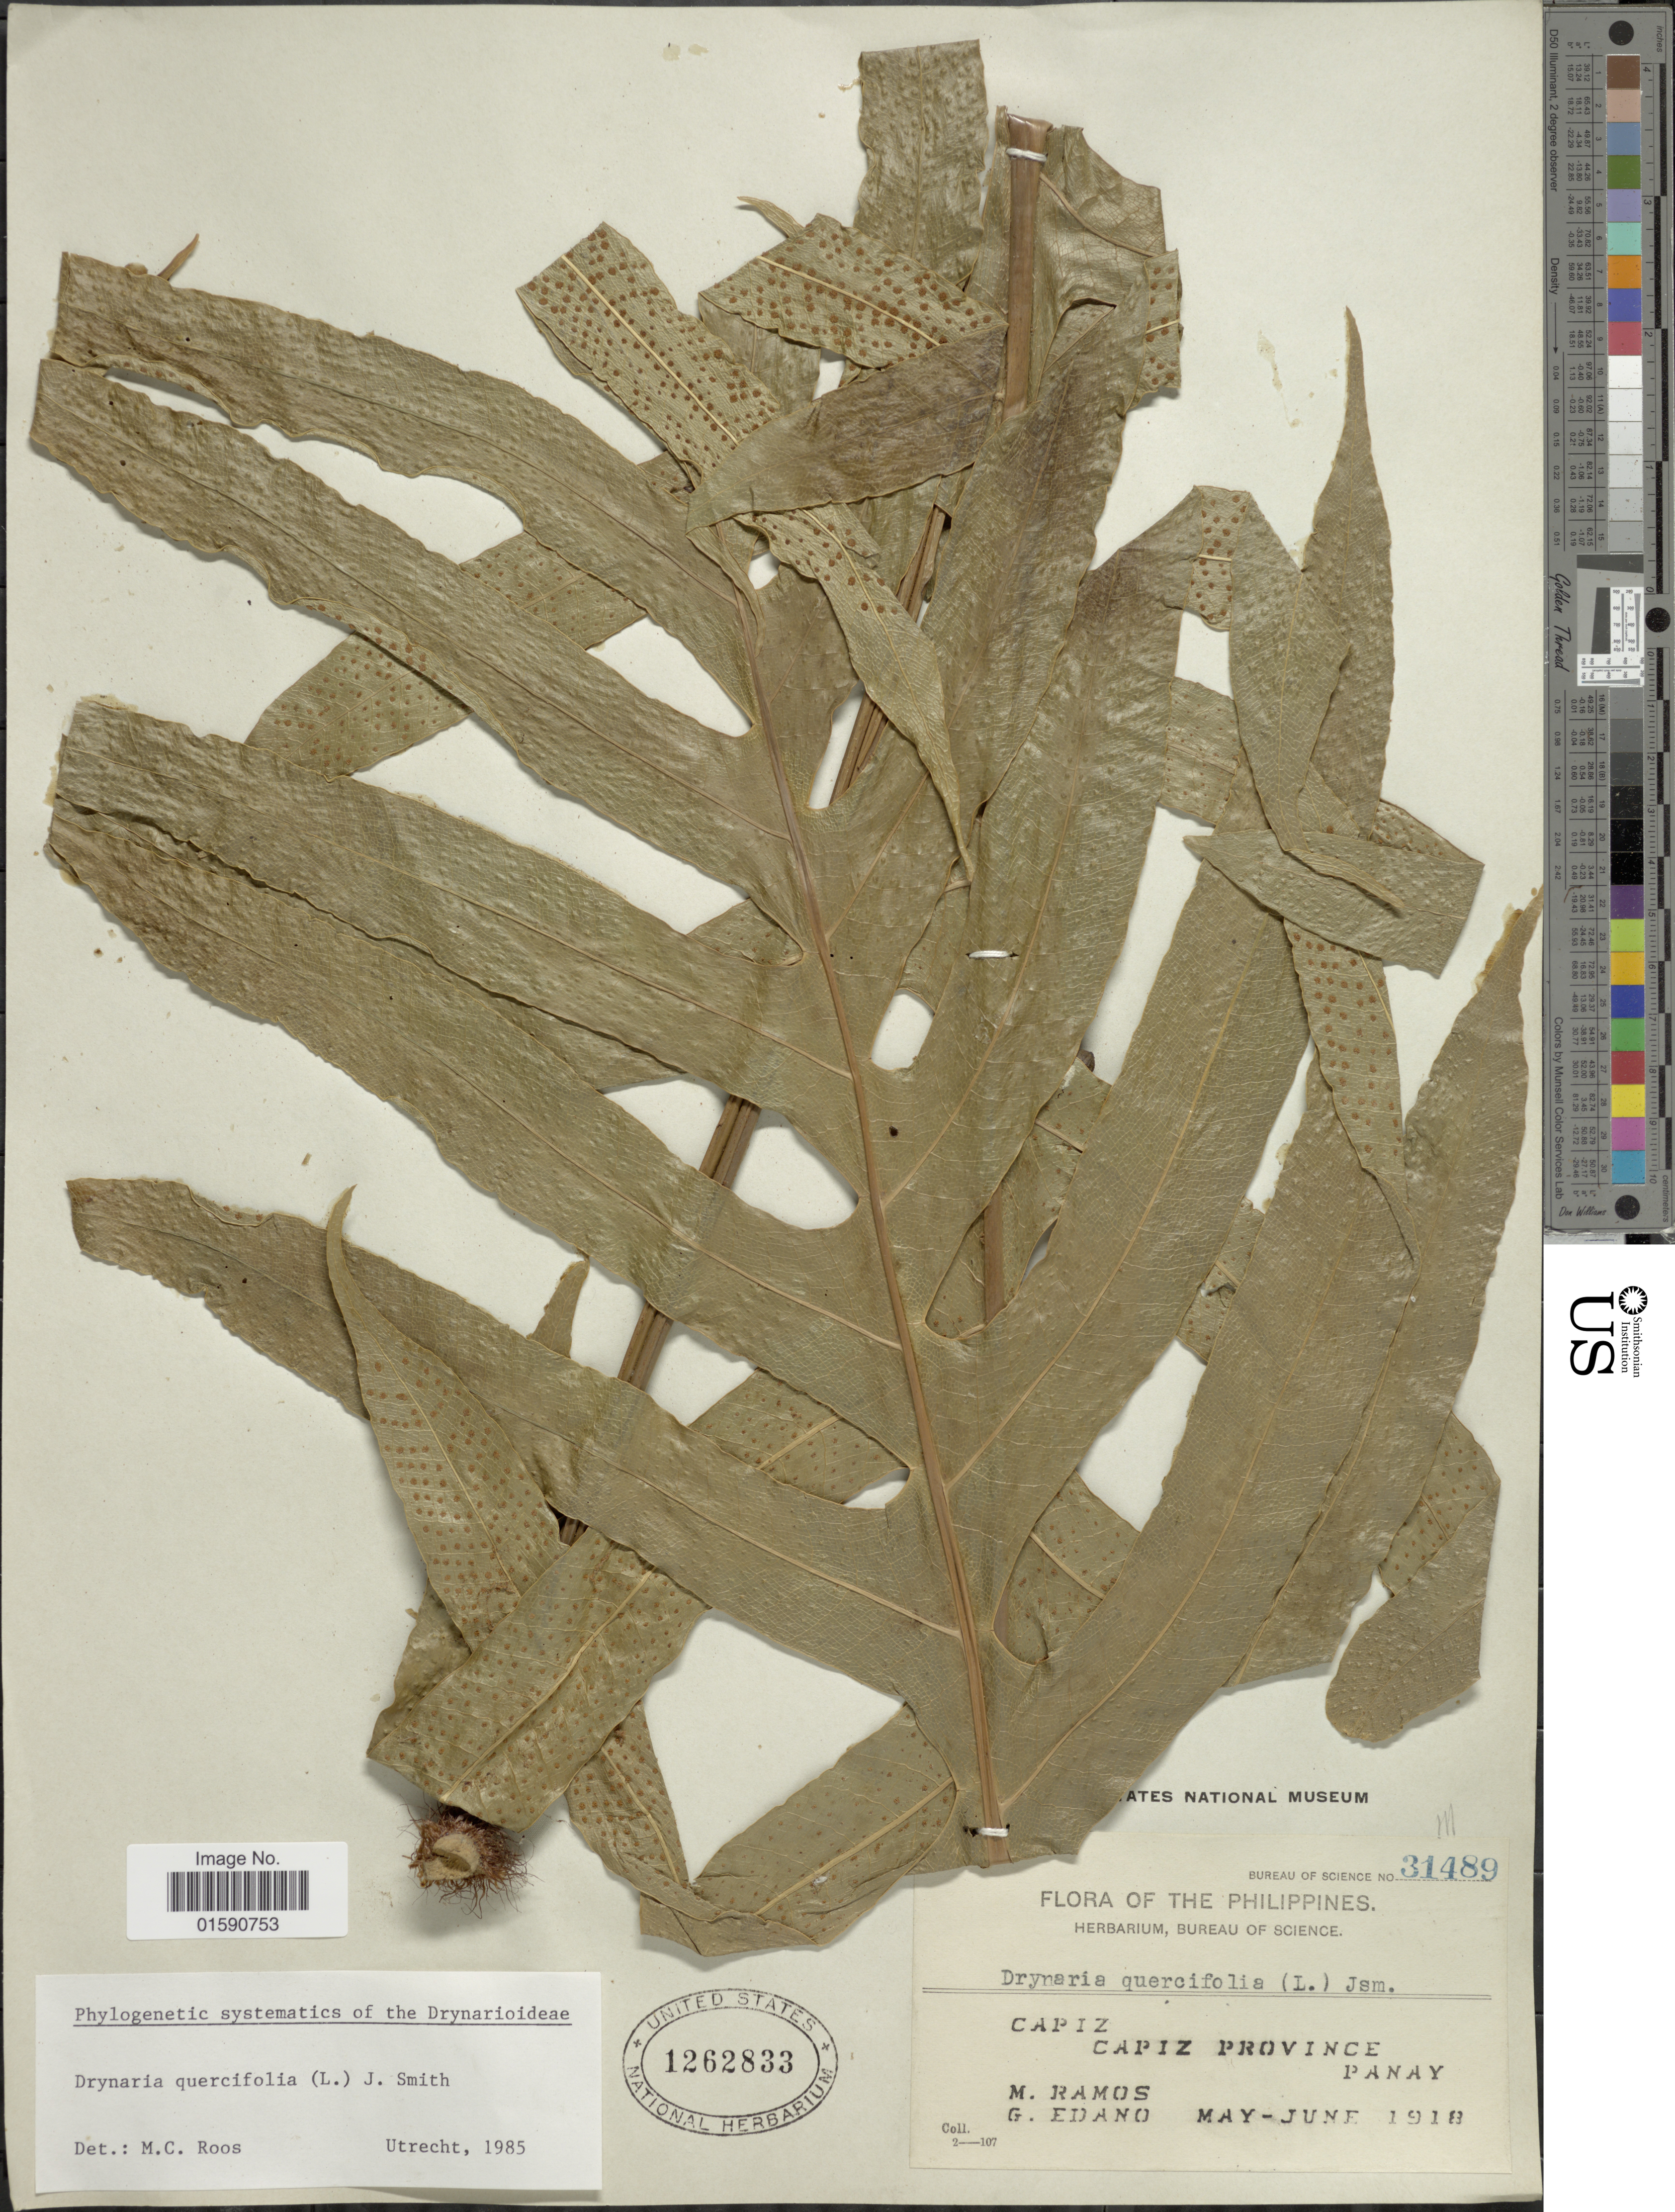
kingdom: Plantae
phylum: Tracheophyta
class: Polypodiopsida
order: Polypodiales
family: Polypodiaceae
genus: Drynaria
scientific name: Drynaria quercifolia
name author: (L.) J. Sm.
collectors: M. Ramos & G. Edaño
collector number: Bureau of Science 31489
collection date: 1918-05/1918-06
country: Philippines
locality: Capiz, Capiz Province Panay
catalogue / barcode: US 1262833